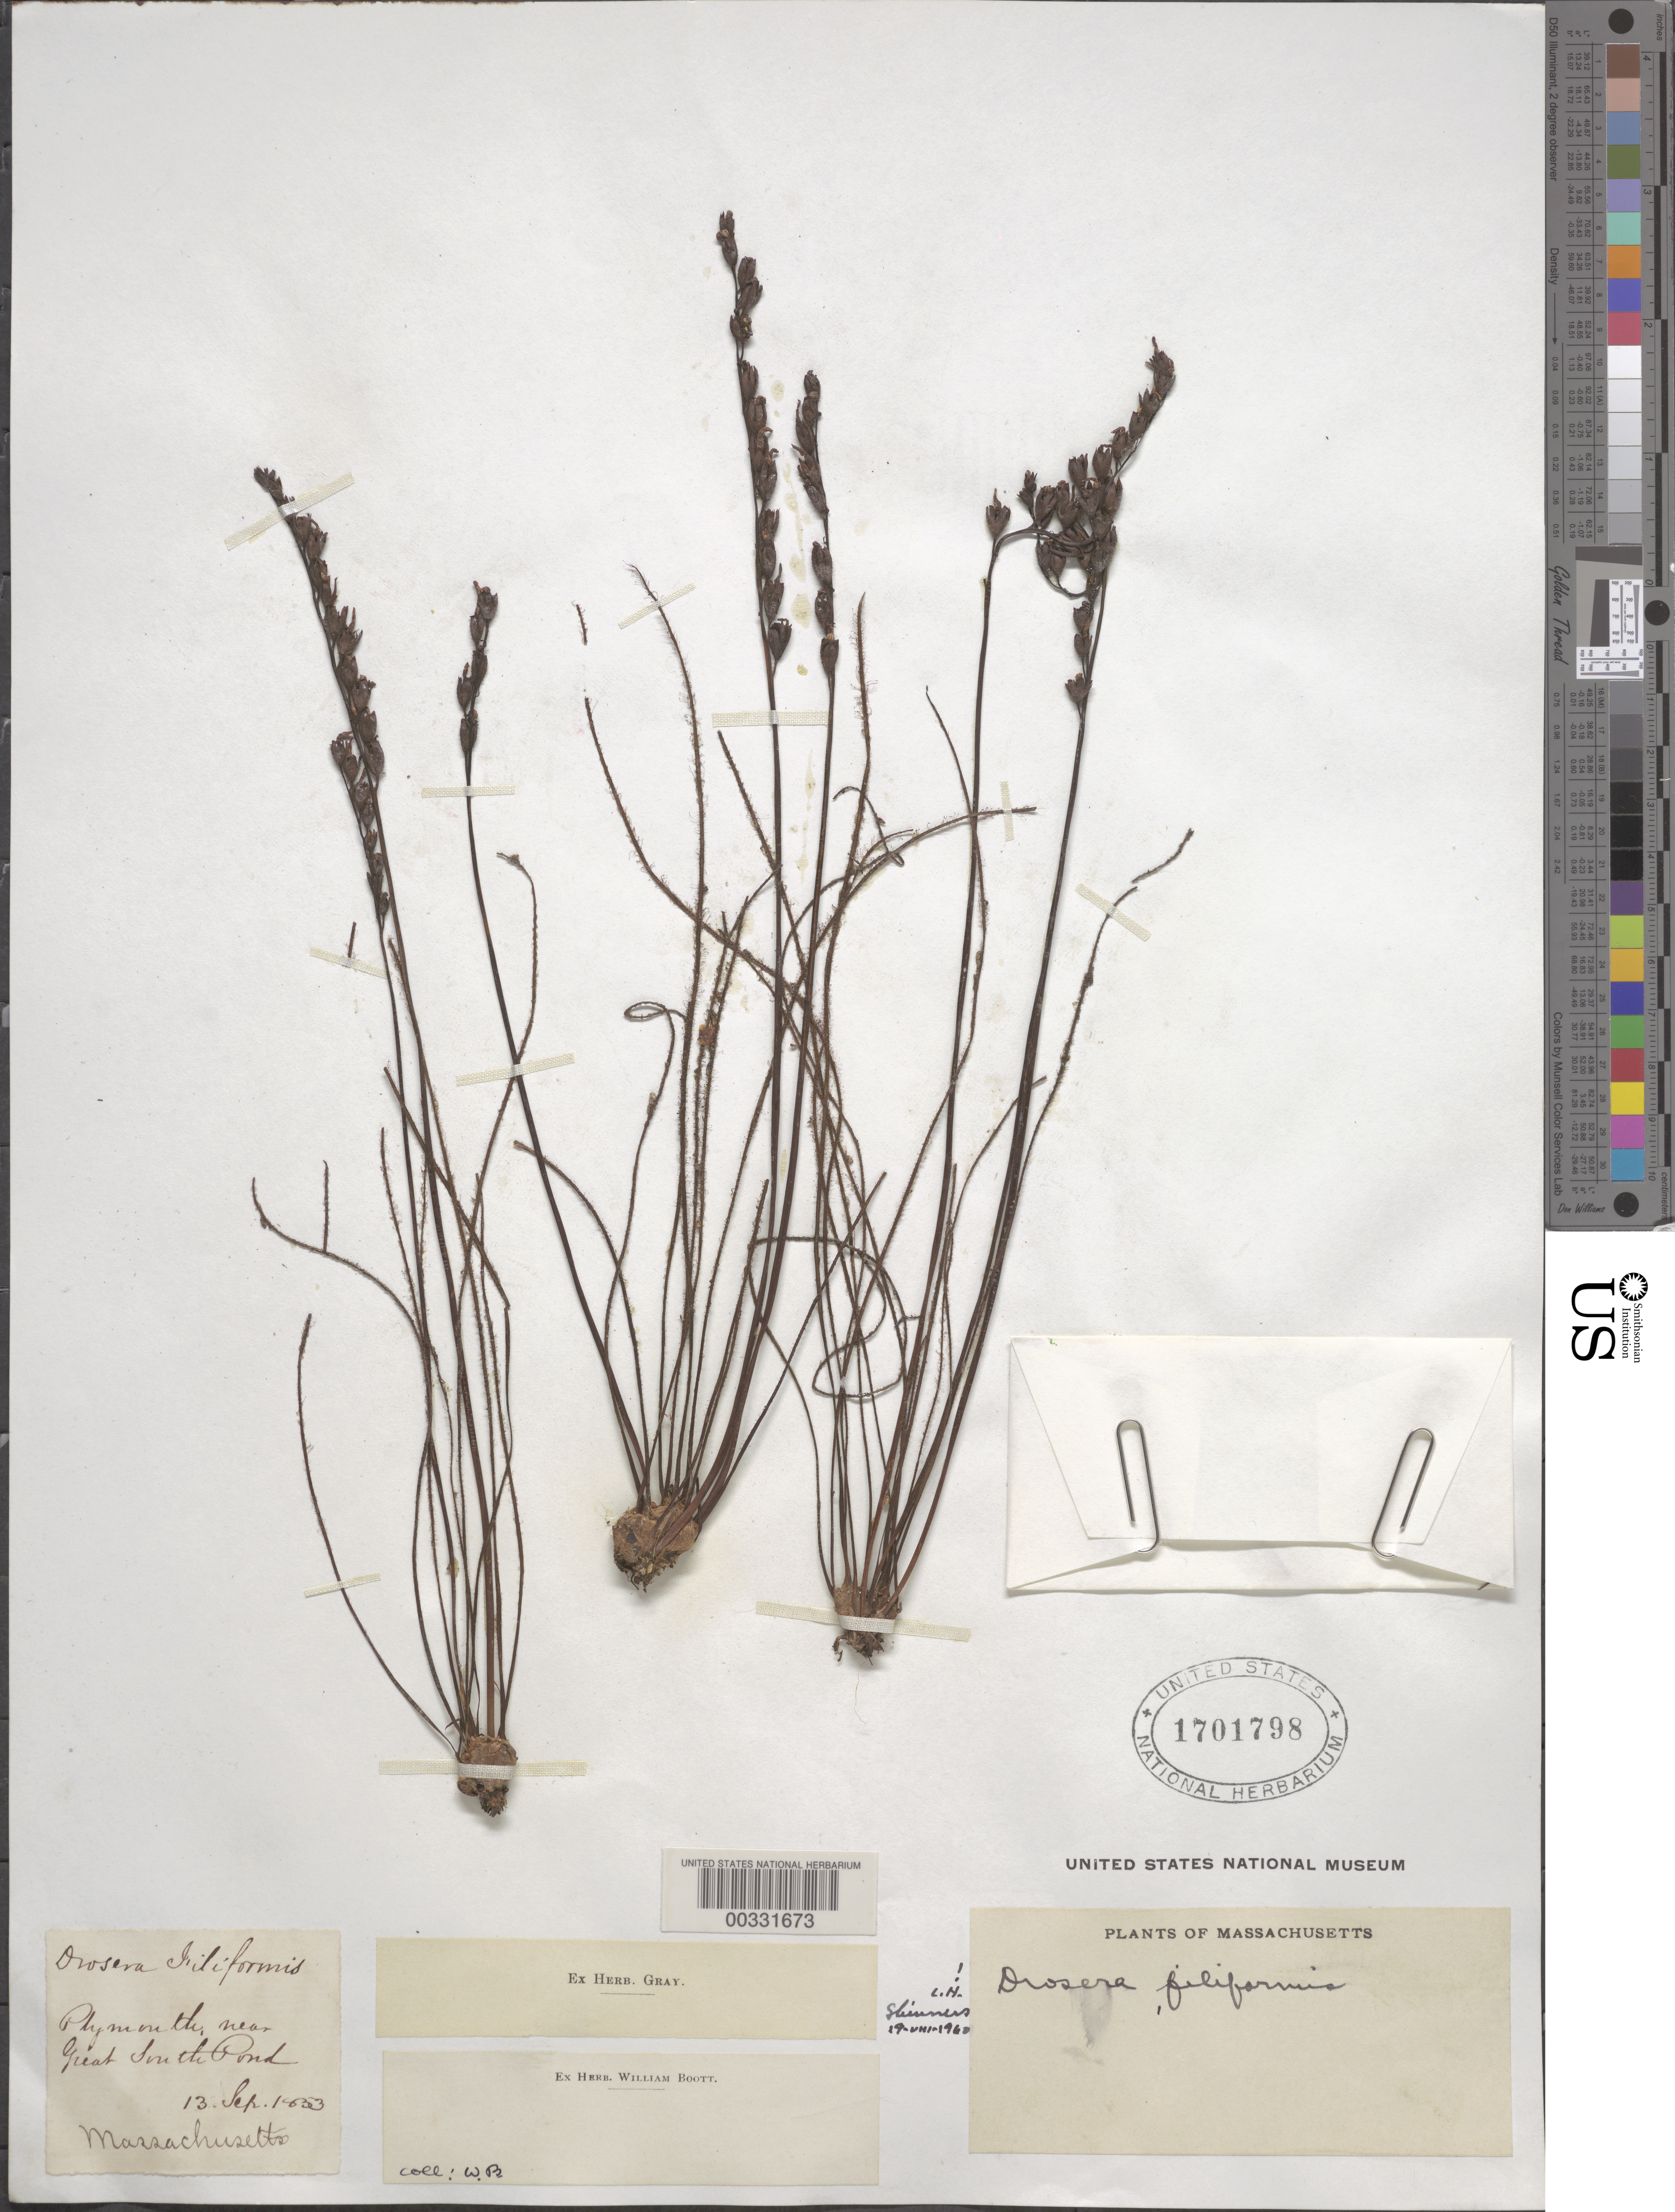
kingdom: Plantae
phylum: Tracheophyta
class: Magnoliopsida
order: Caryophyllales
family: Droseraceae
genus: Drosera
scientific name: Drosera filiformis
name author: Raf.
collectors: W. Boott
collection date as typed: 13 Sep 1833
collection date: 1833-09-13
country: United States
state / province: Massachusetts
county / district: Plymouth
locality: Plymouth, near great south pond.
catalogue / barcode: US 1701798